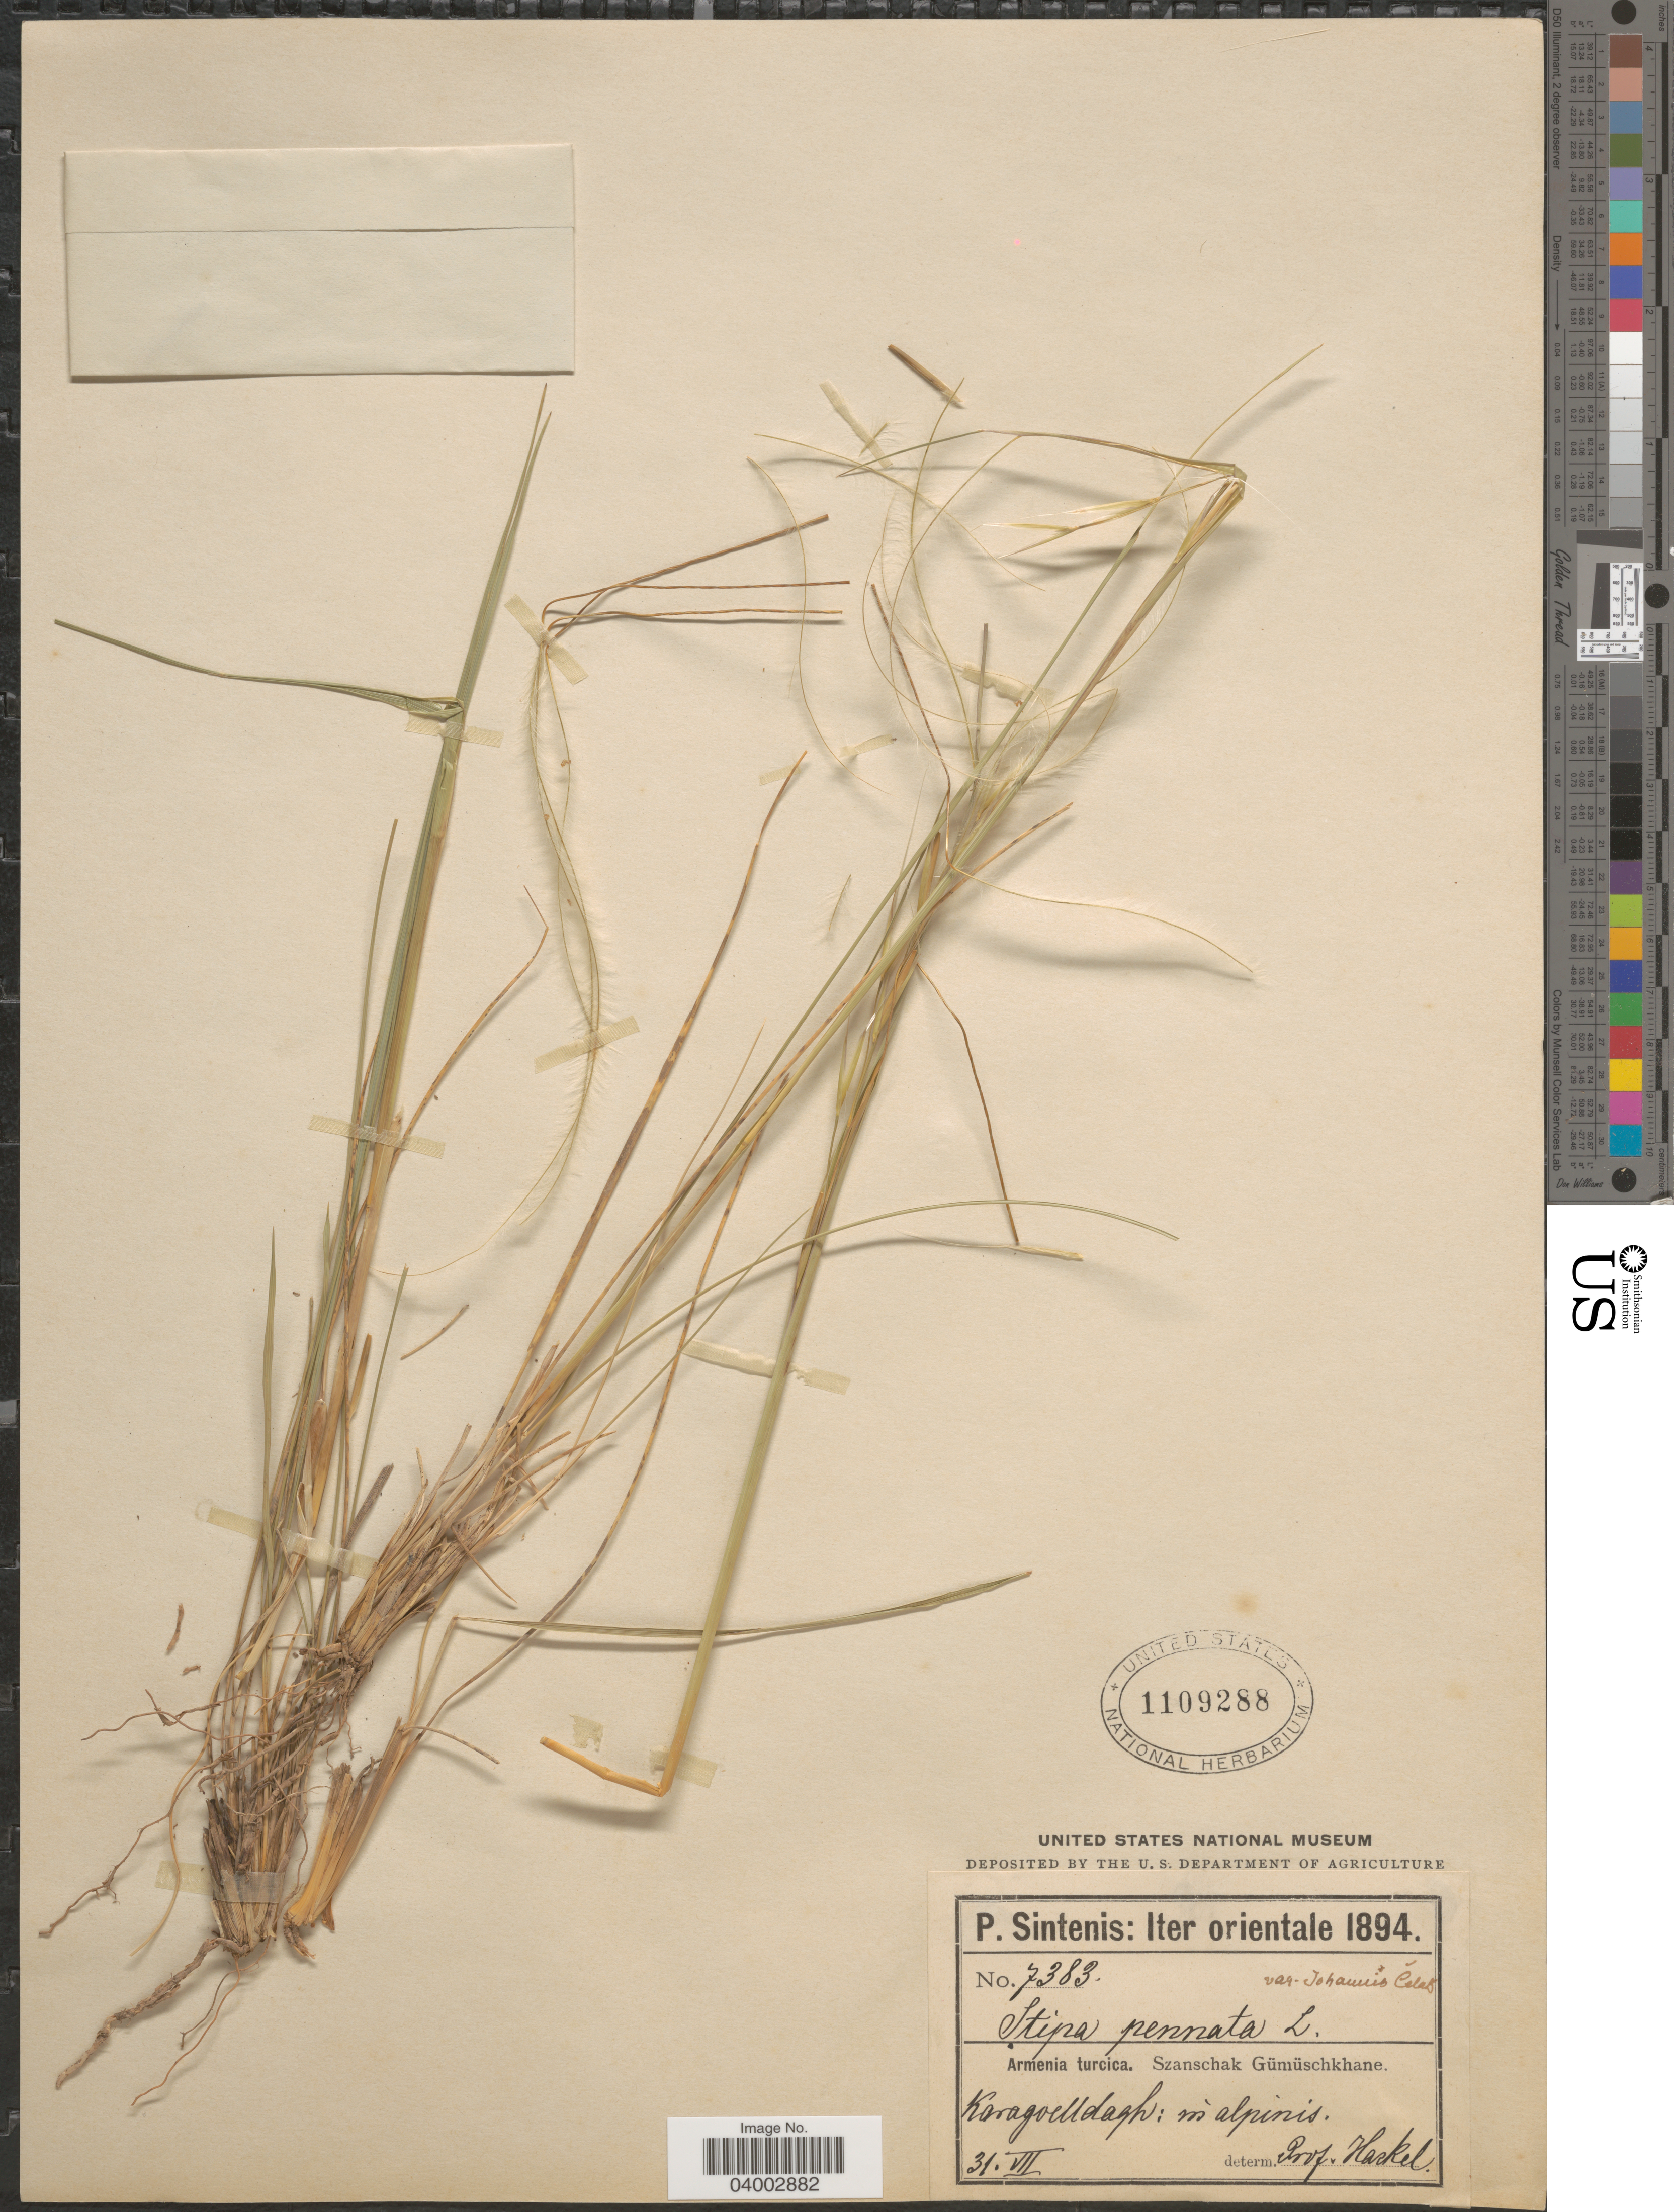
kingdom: Plantae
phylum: Tracheophyta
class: Liliopsida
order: Poales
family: Poaceae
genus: Stipa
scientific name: Stipa pennata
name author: L.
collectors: P. Sintenis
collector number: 7383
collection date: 1894-07-31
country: Armenia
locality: Iter Orientale. Armenia turcica. Szanschak Gümüschkhane. Karagvelldagh: in alpinis.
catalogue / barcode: US 1109288